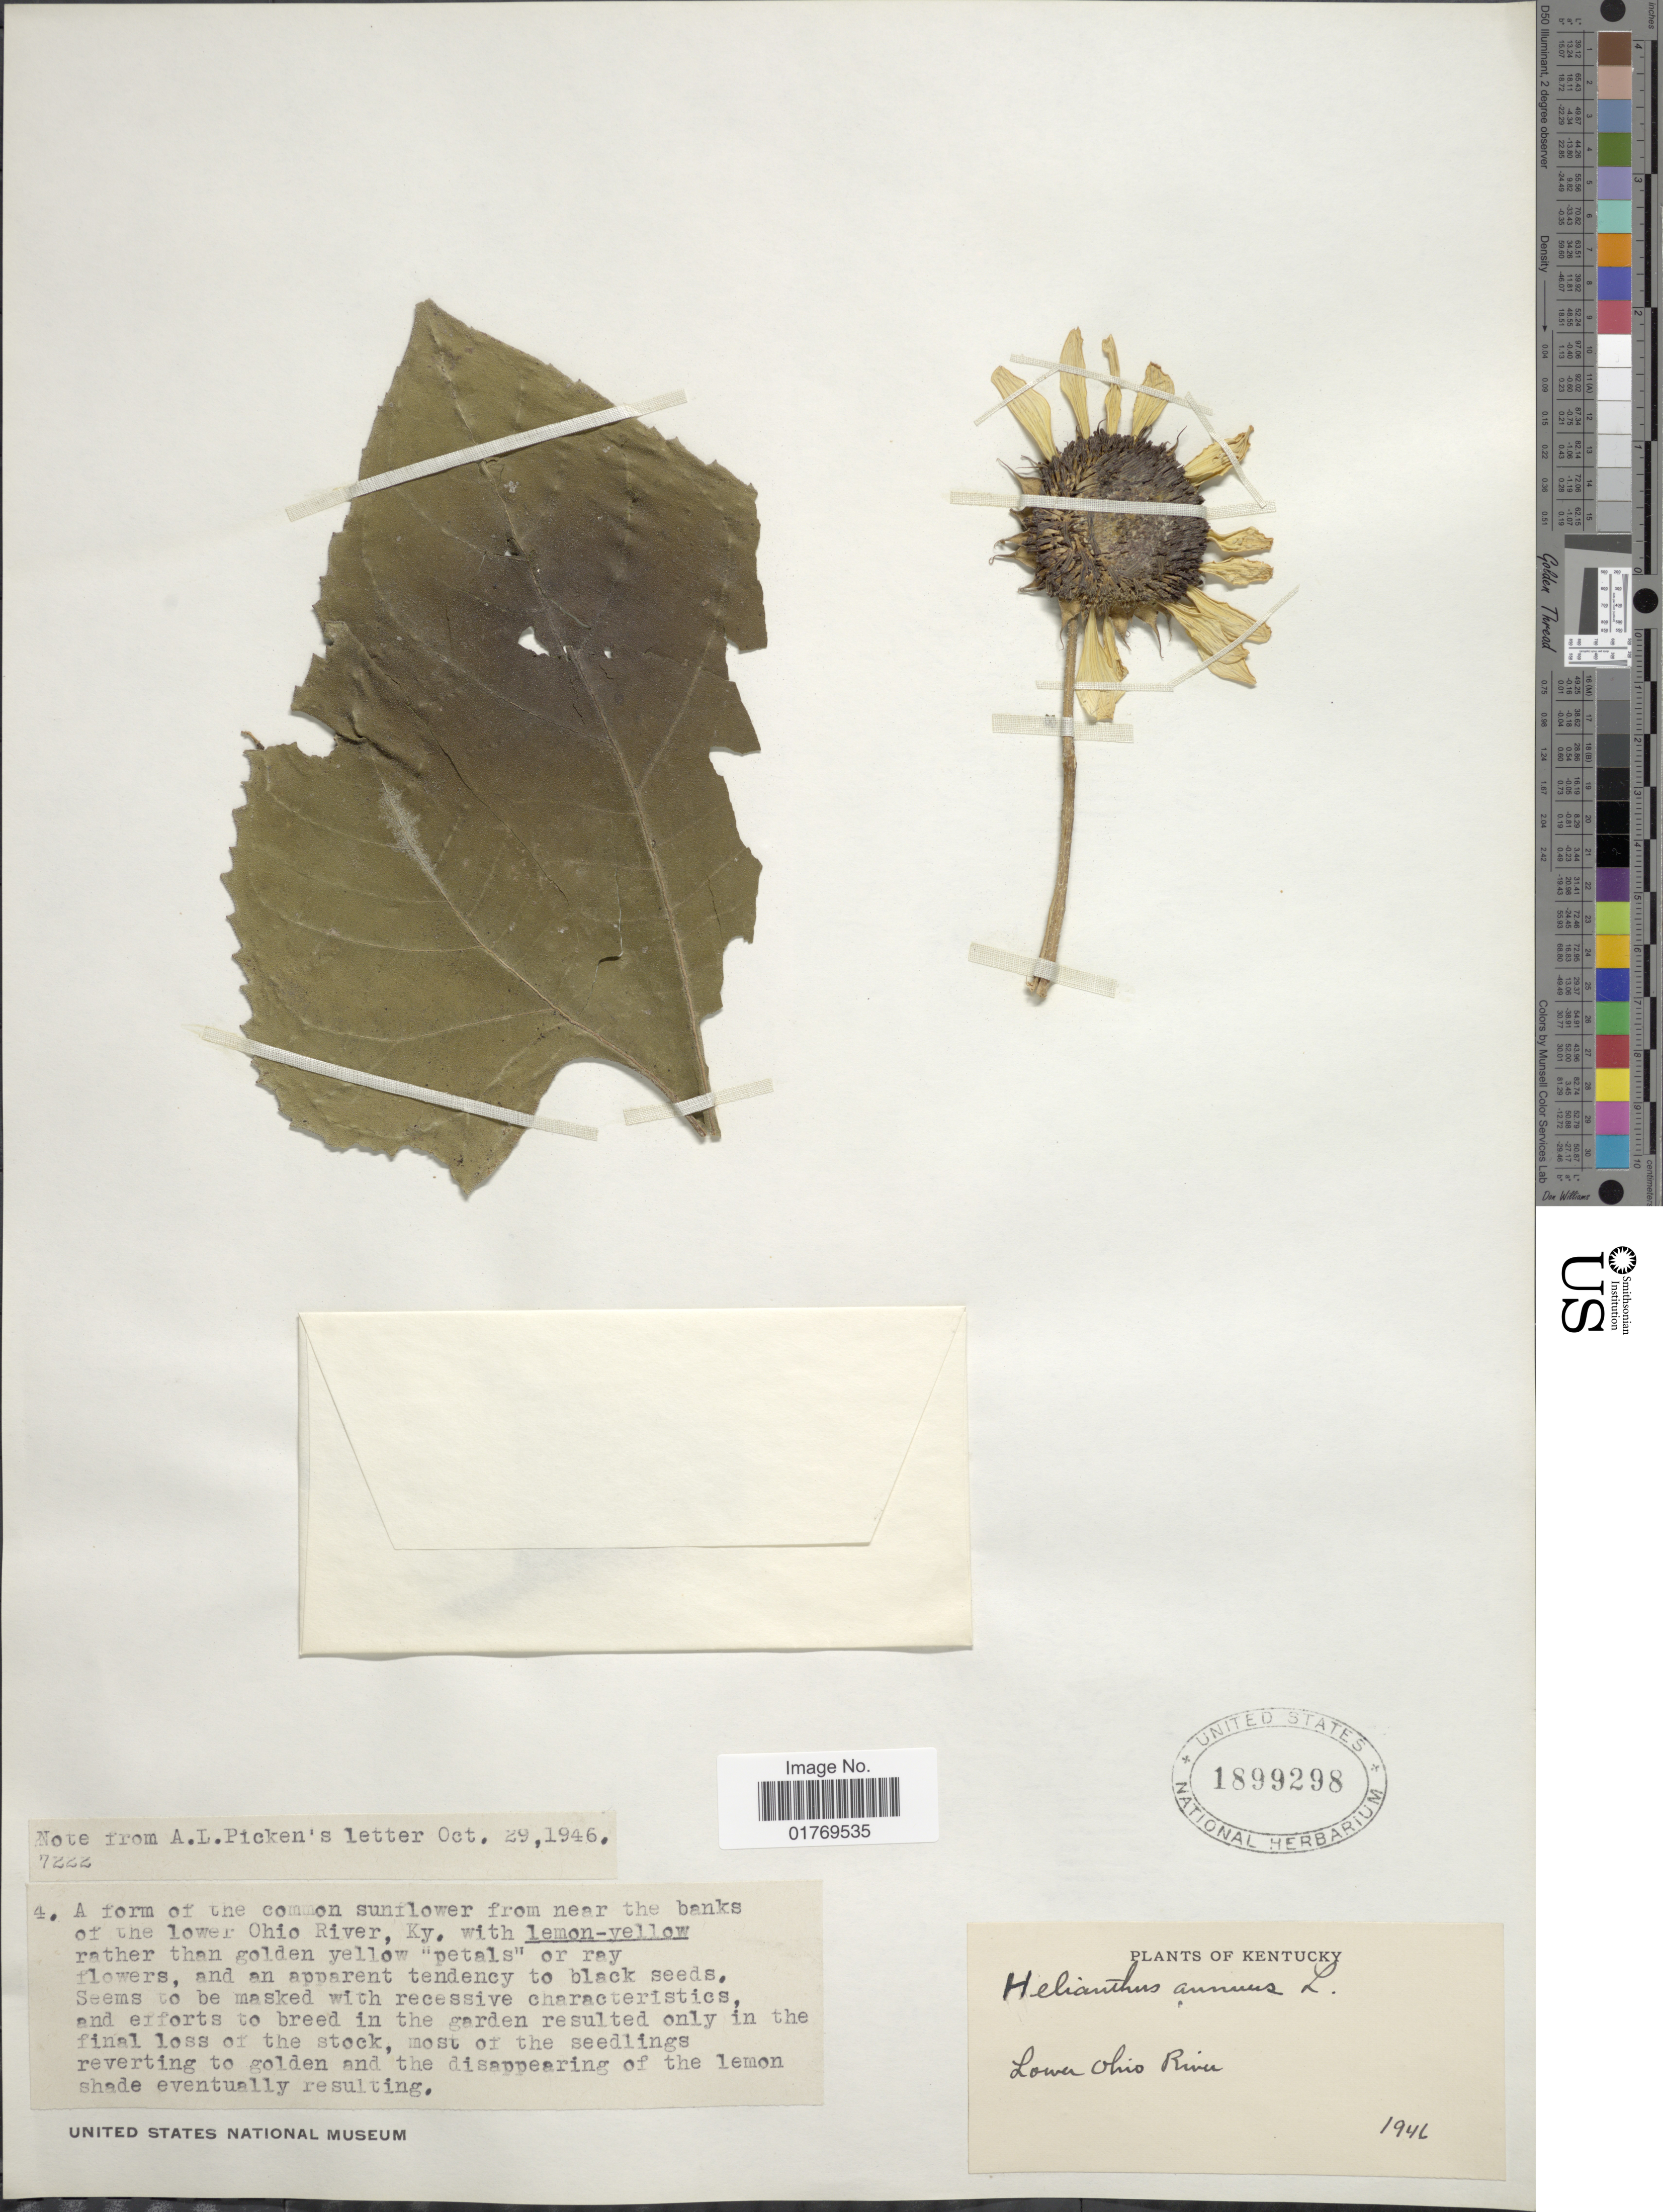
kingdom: Plantae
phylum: Tracheophyta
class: Magnoliopsida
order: Asterales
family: Asteraceae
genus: Helianthus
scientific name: Helianthus annuus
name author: L.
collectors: A.L. Pickens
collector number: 7222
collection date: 1946-10-29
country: United States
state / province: Kentucky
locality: Lower Ohio River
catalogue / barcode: US 1899298